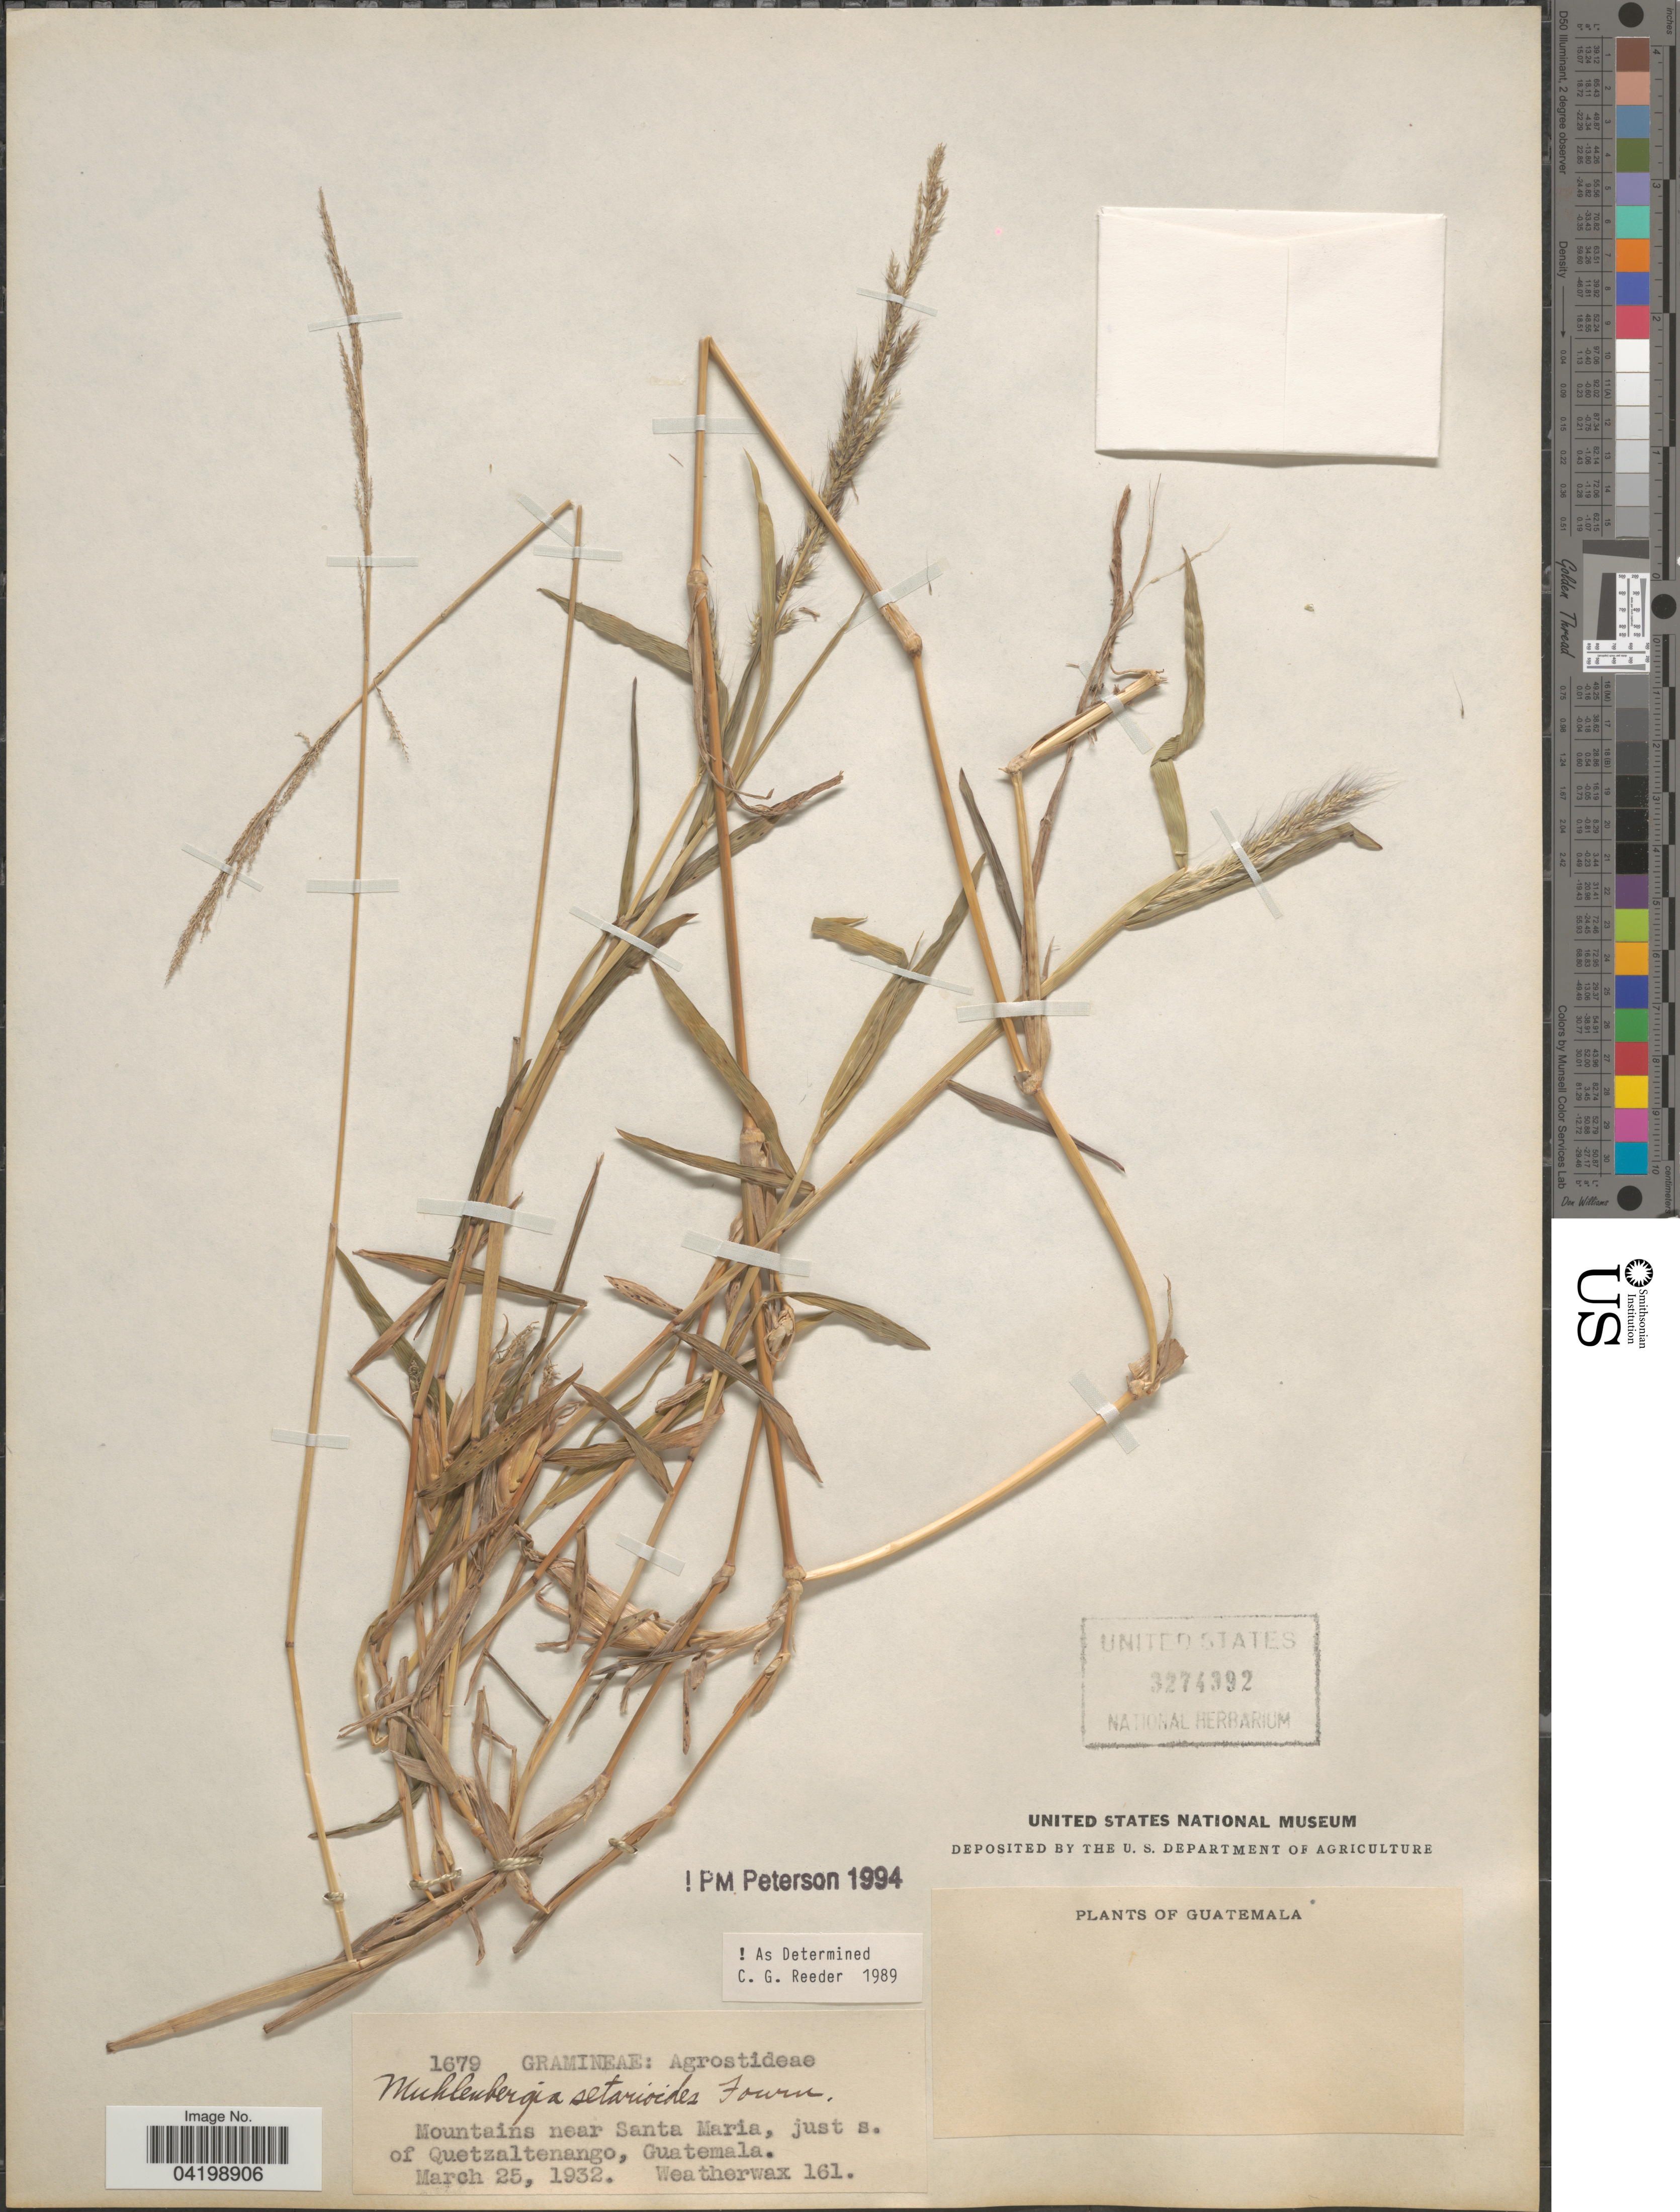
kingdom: Plantae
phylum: Tracheophyta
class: Liliopsida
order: Poales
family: Poaceae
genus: Muhlenbergia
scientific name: Muhlenbergia setarioides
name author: E. Fourn.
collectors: -. Weatherwax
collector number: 161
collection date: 1932-03-25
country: Guatemala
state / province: Quetzaltenango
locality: Mountains near Santa Maria, just s. of Quetzaltenango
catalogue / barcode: US 3274392